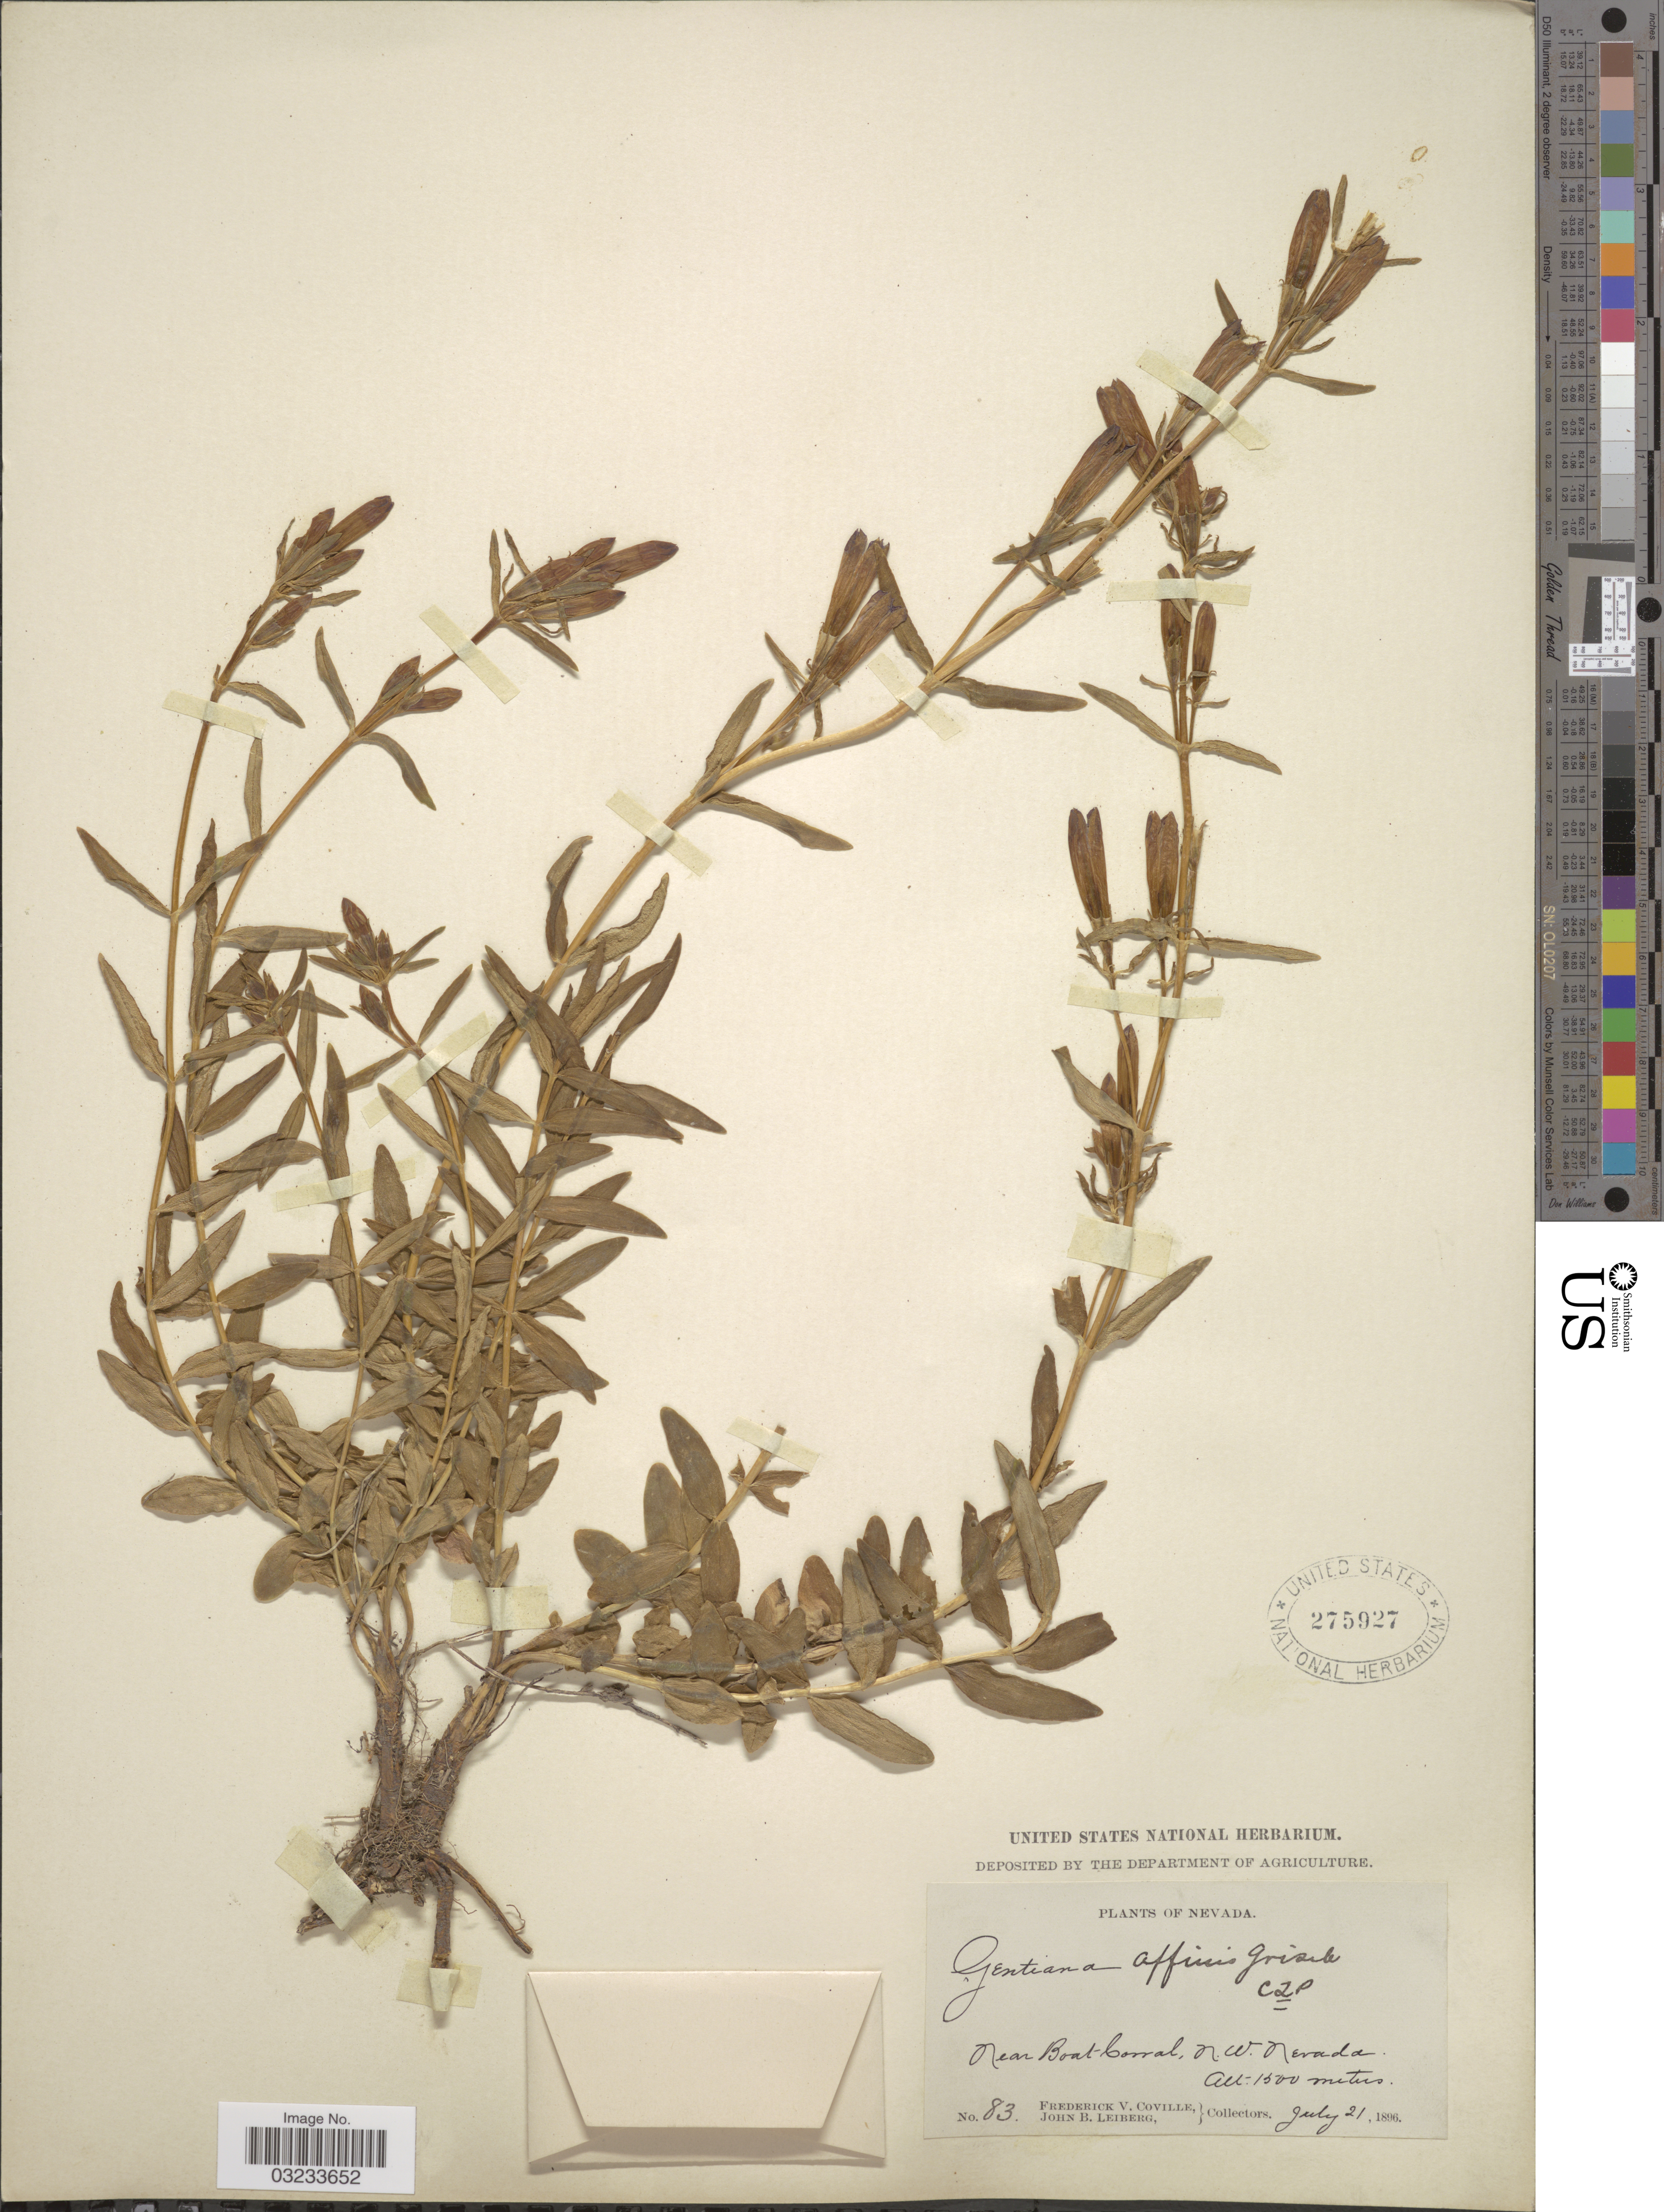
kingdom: Plantae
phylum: Tracheophyta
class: Magnoliopsida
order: Gentianales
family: Gentianaceae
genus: Gentiana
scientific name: Gentiana affinis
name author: Griseb.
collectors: F. V. Coville & J. B. Leiberg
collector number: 83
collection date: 1896-07-21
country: United States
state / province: Nevada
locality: Near Boat-Corral, N.W. of Nevada.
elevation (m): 1500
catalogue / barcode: US 275927